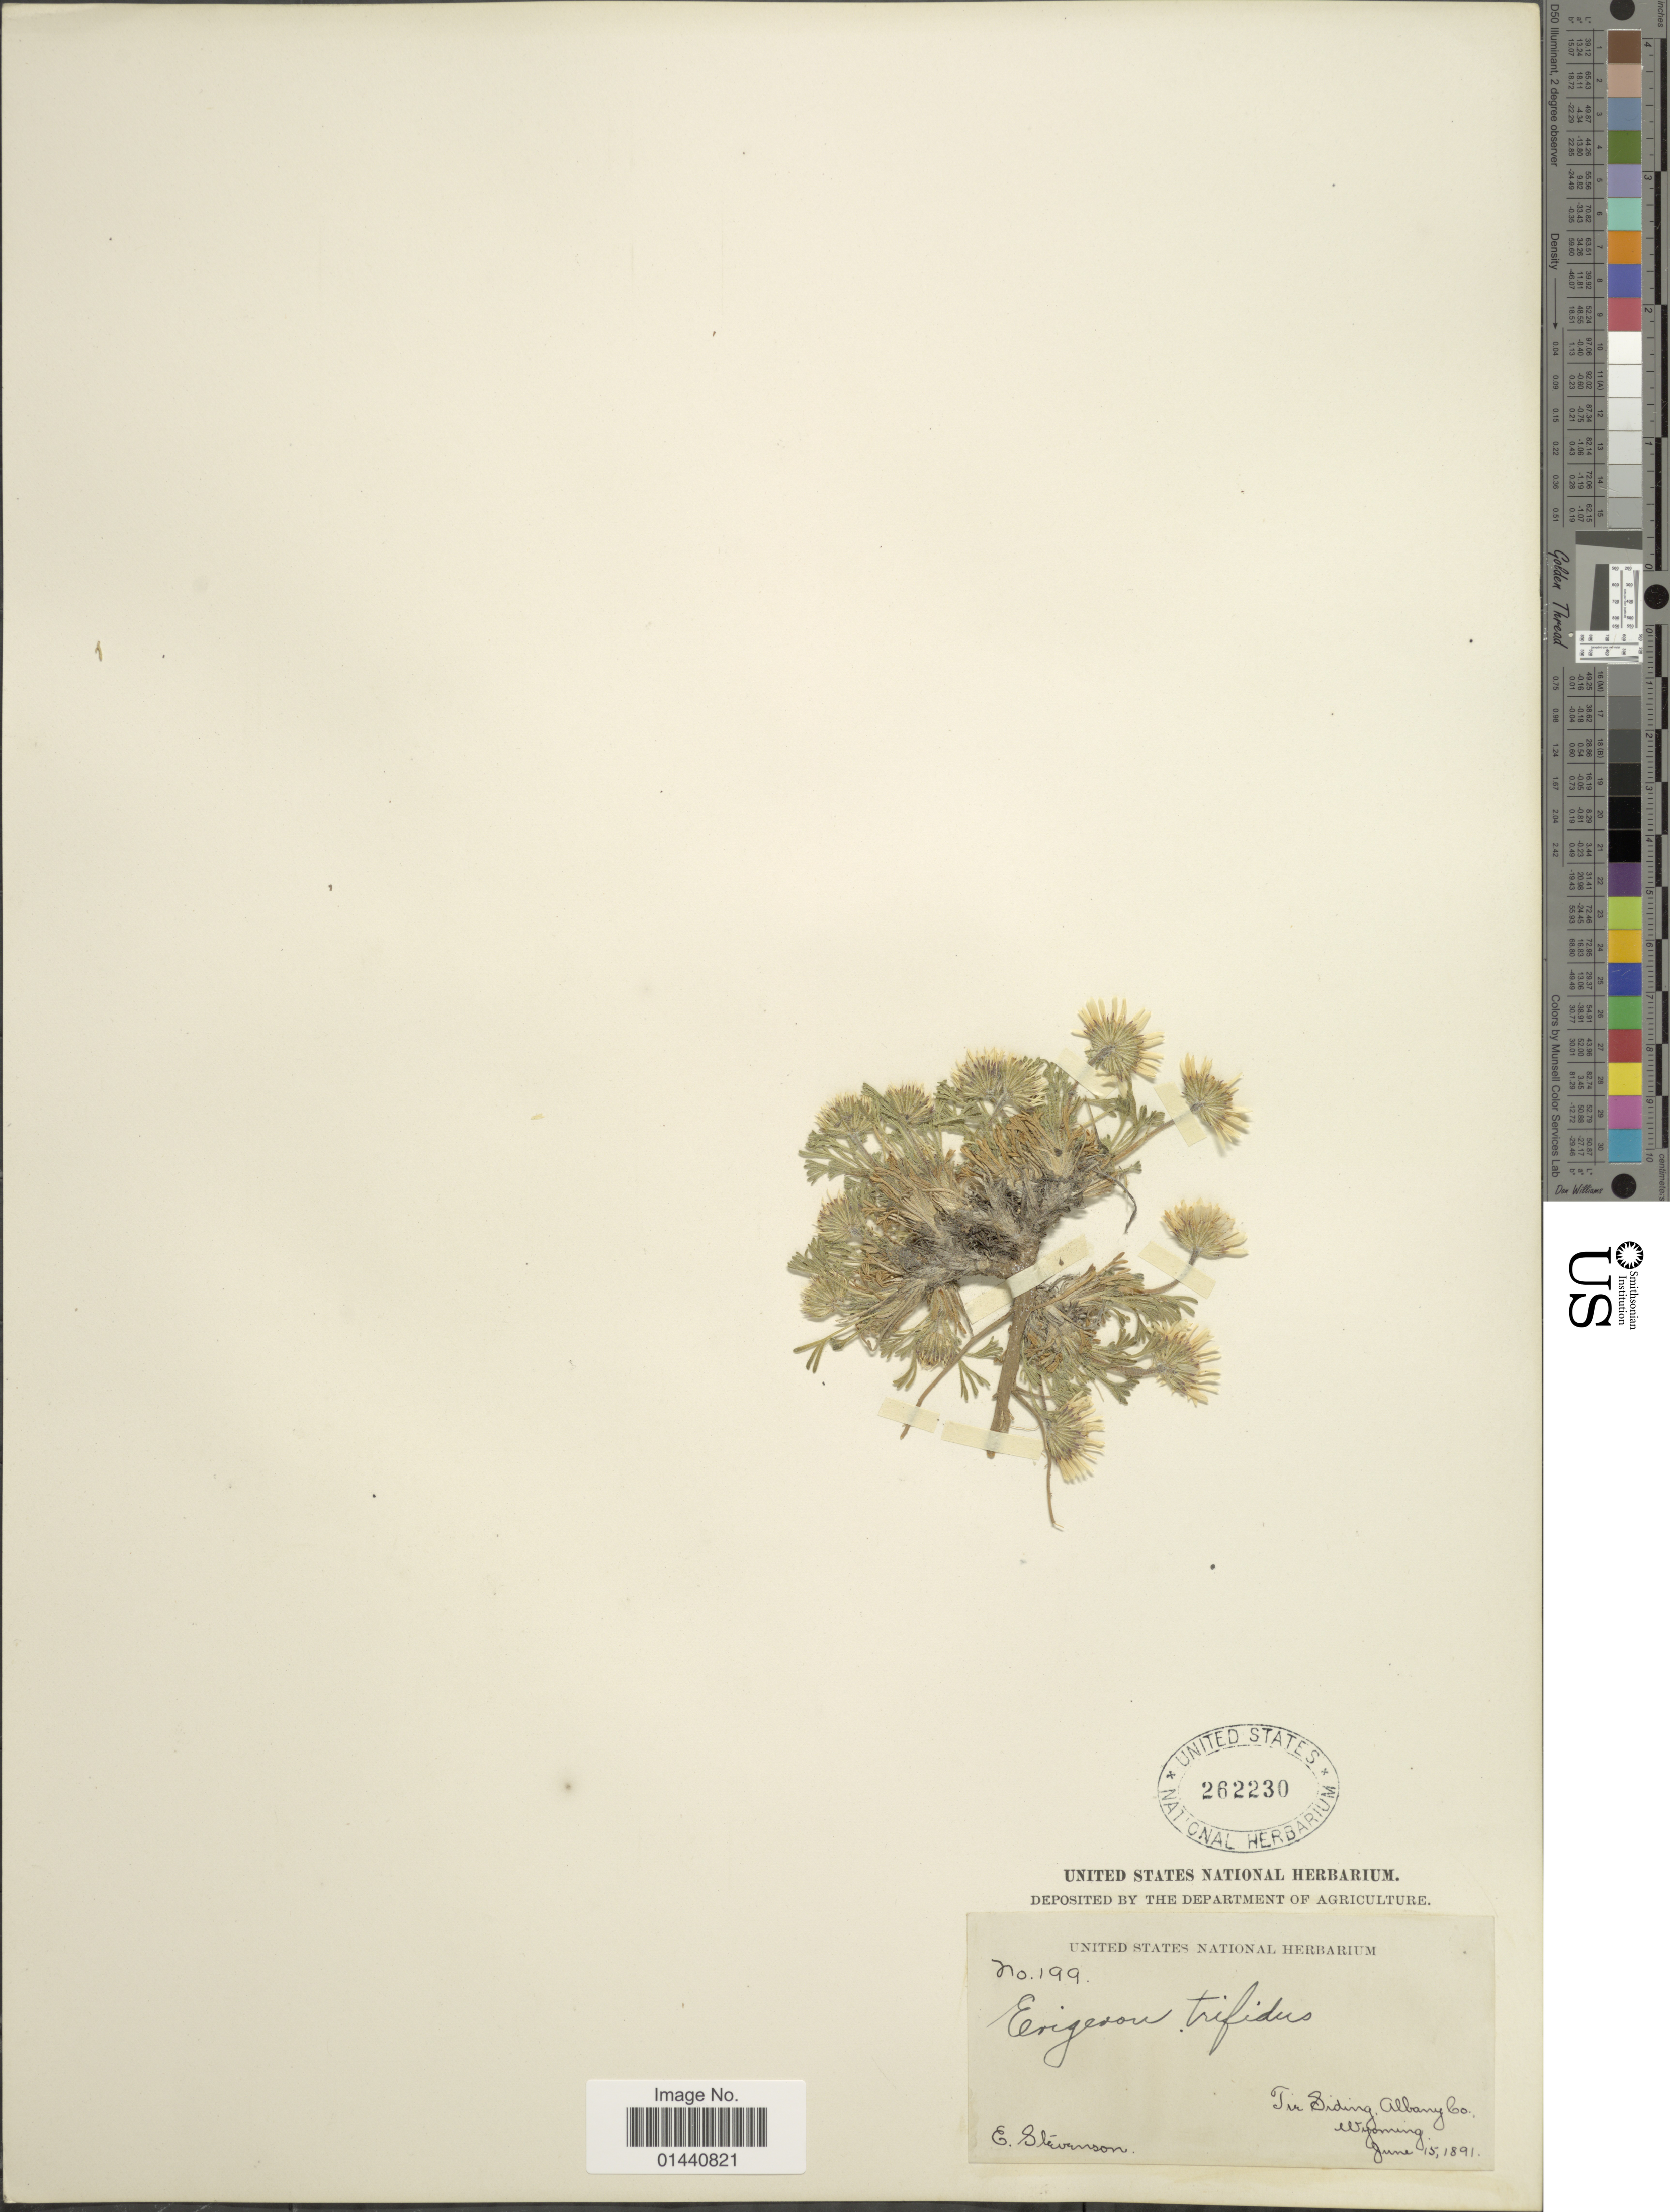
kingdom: Plantae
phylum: Tracheophyta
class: Magnoliopsida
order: Asterales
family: Asteraceae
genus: Erigeron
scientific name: Erigeron trifidus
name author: Hook.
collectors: E. Stevenson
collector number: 199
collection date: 1891-06-15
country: United States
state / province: Wyoming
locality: Tir Siding. Albany Co.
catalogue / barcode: US 262230